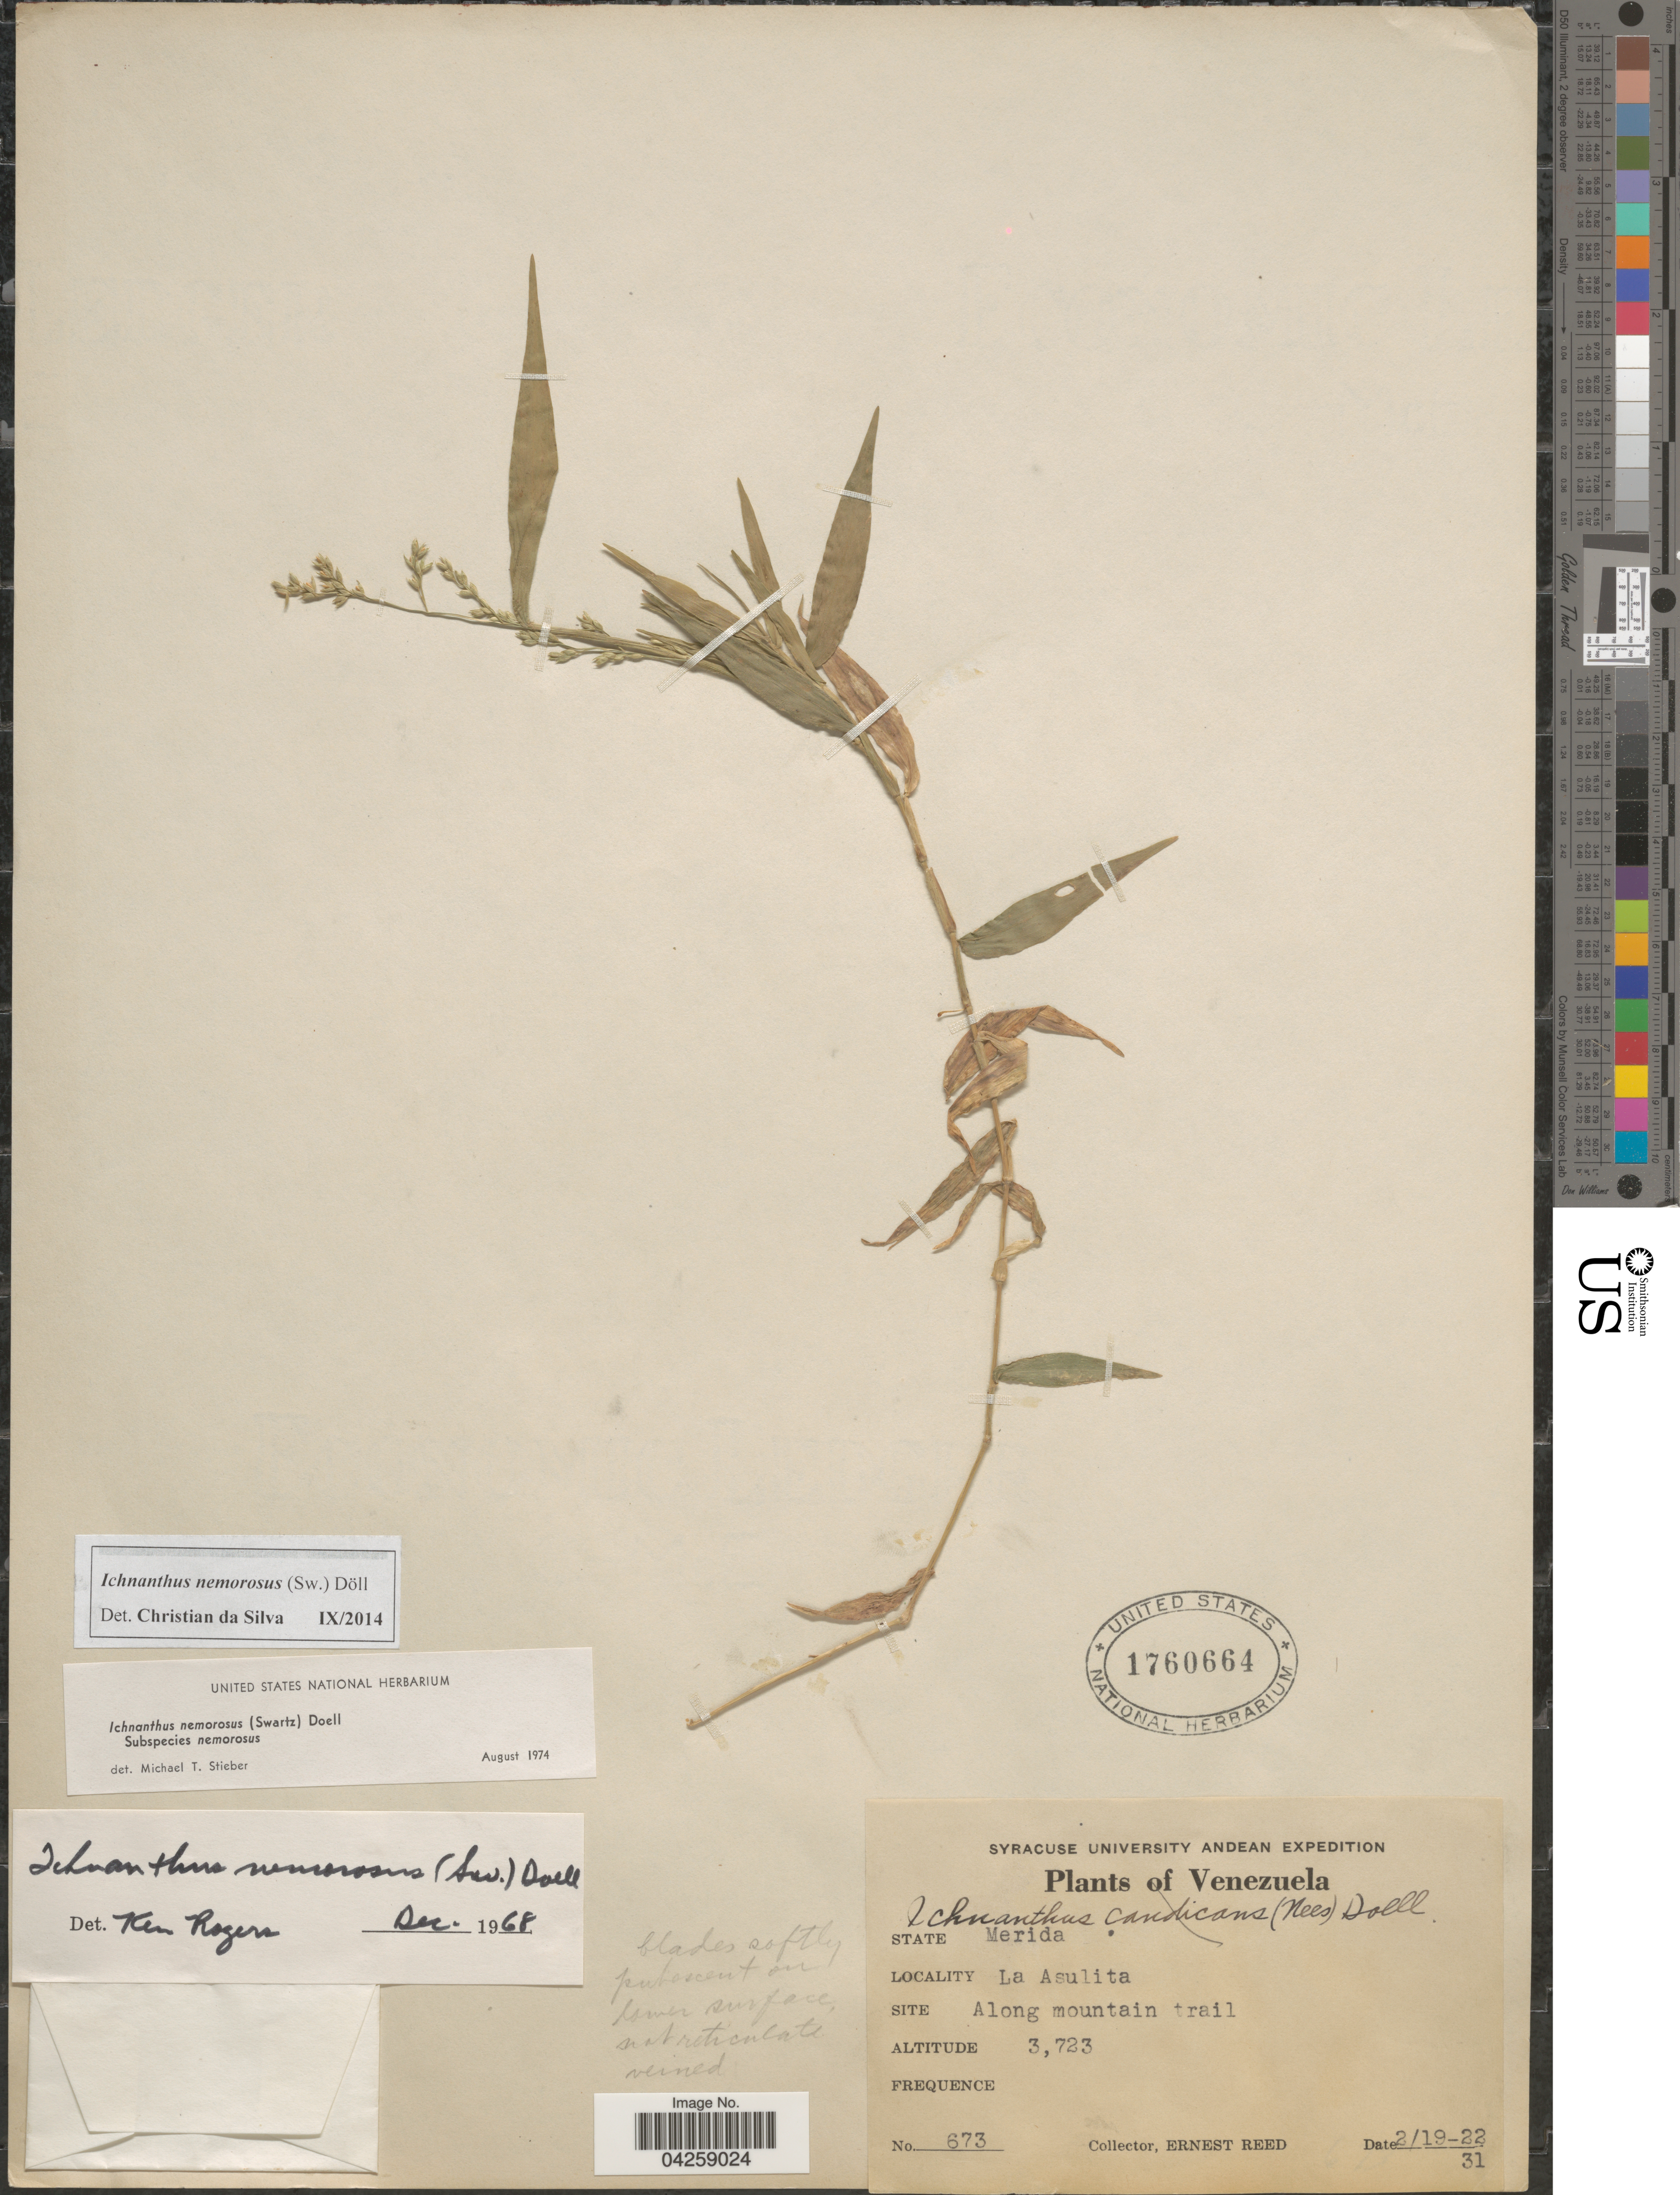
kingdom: Plantae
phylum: Tracheophyta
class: Liliopsida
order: Poales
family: Poaceae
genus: Ichnanthus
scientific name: Ichnanthus nemorosus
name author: (Sw.) Döll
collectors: E. Reed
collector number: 673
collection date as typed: Transcribed d/m/y: 19/2/31 to 22/2/31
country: Venezuela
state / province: Merida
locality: Syracuse University Andean Expedition. La Asulita. Site Along mountain trail.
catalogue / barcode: US 1760664